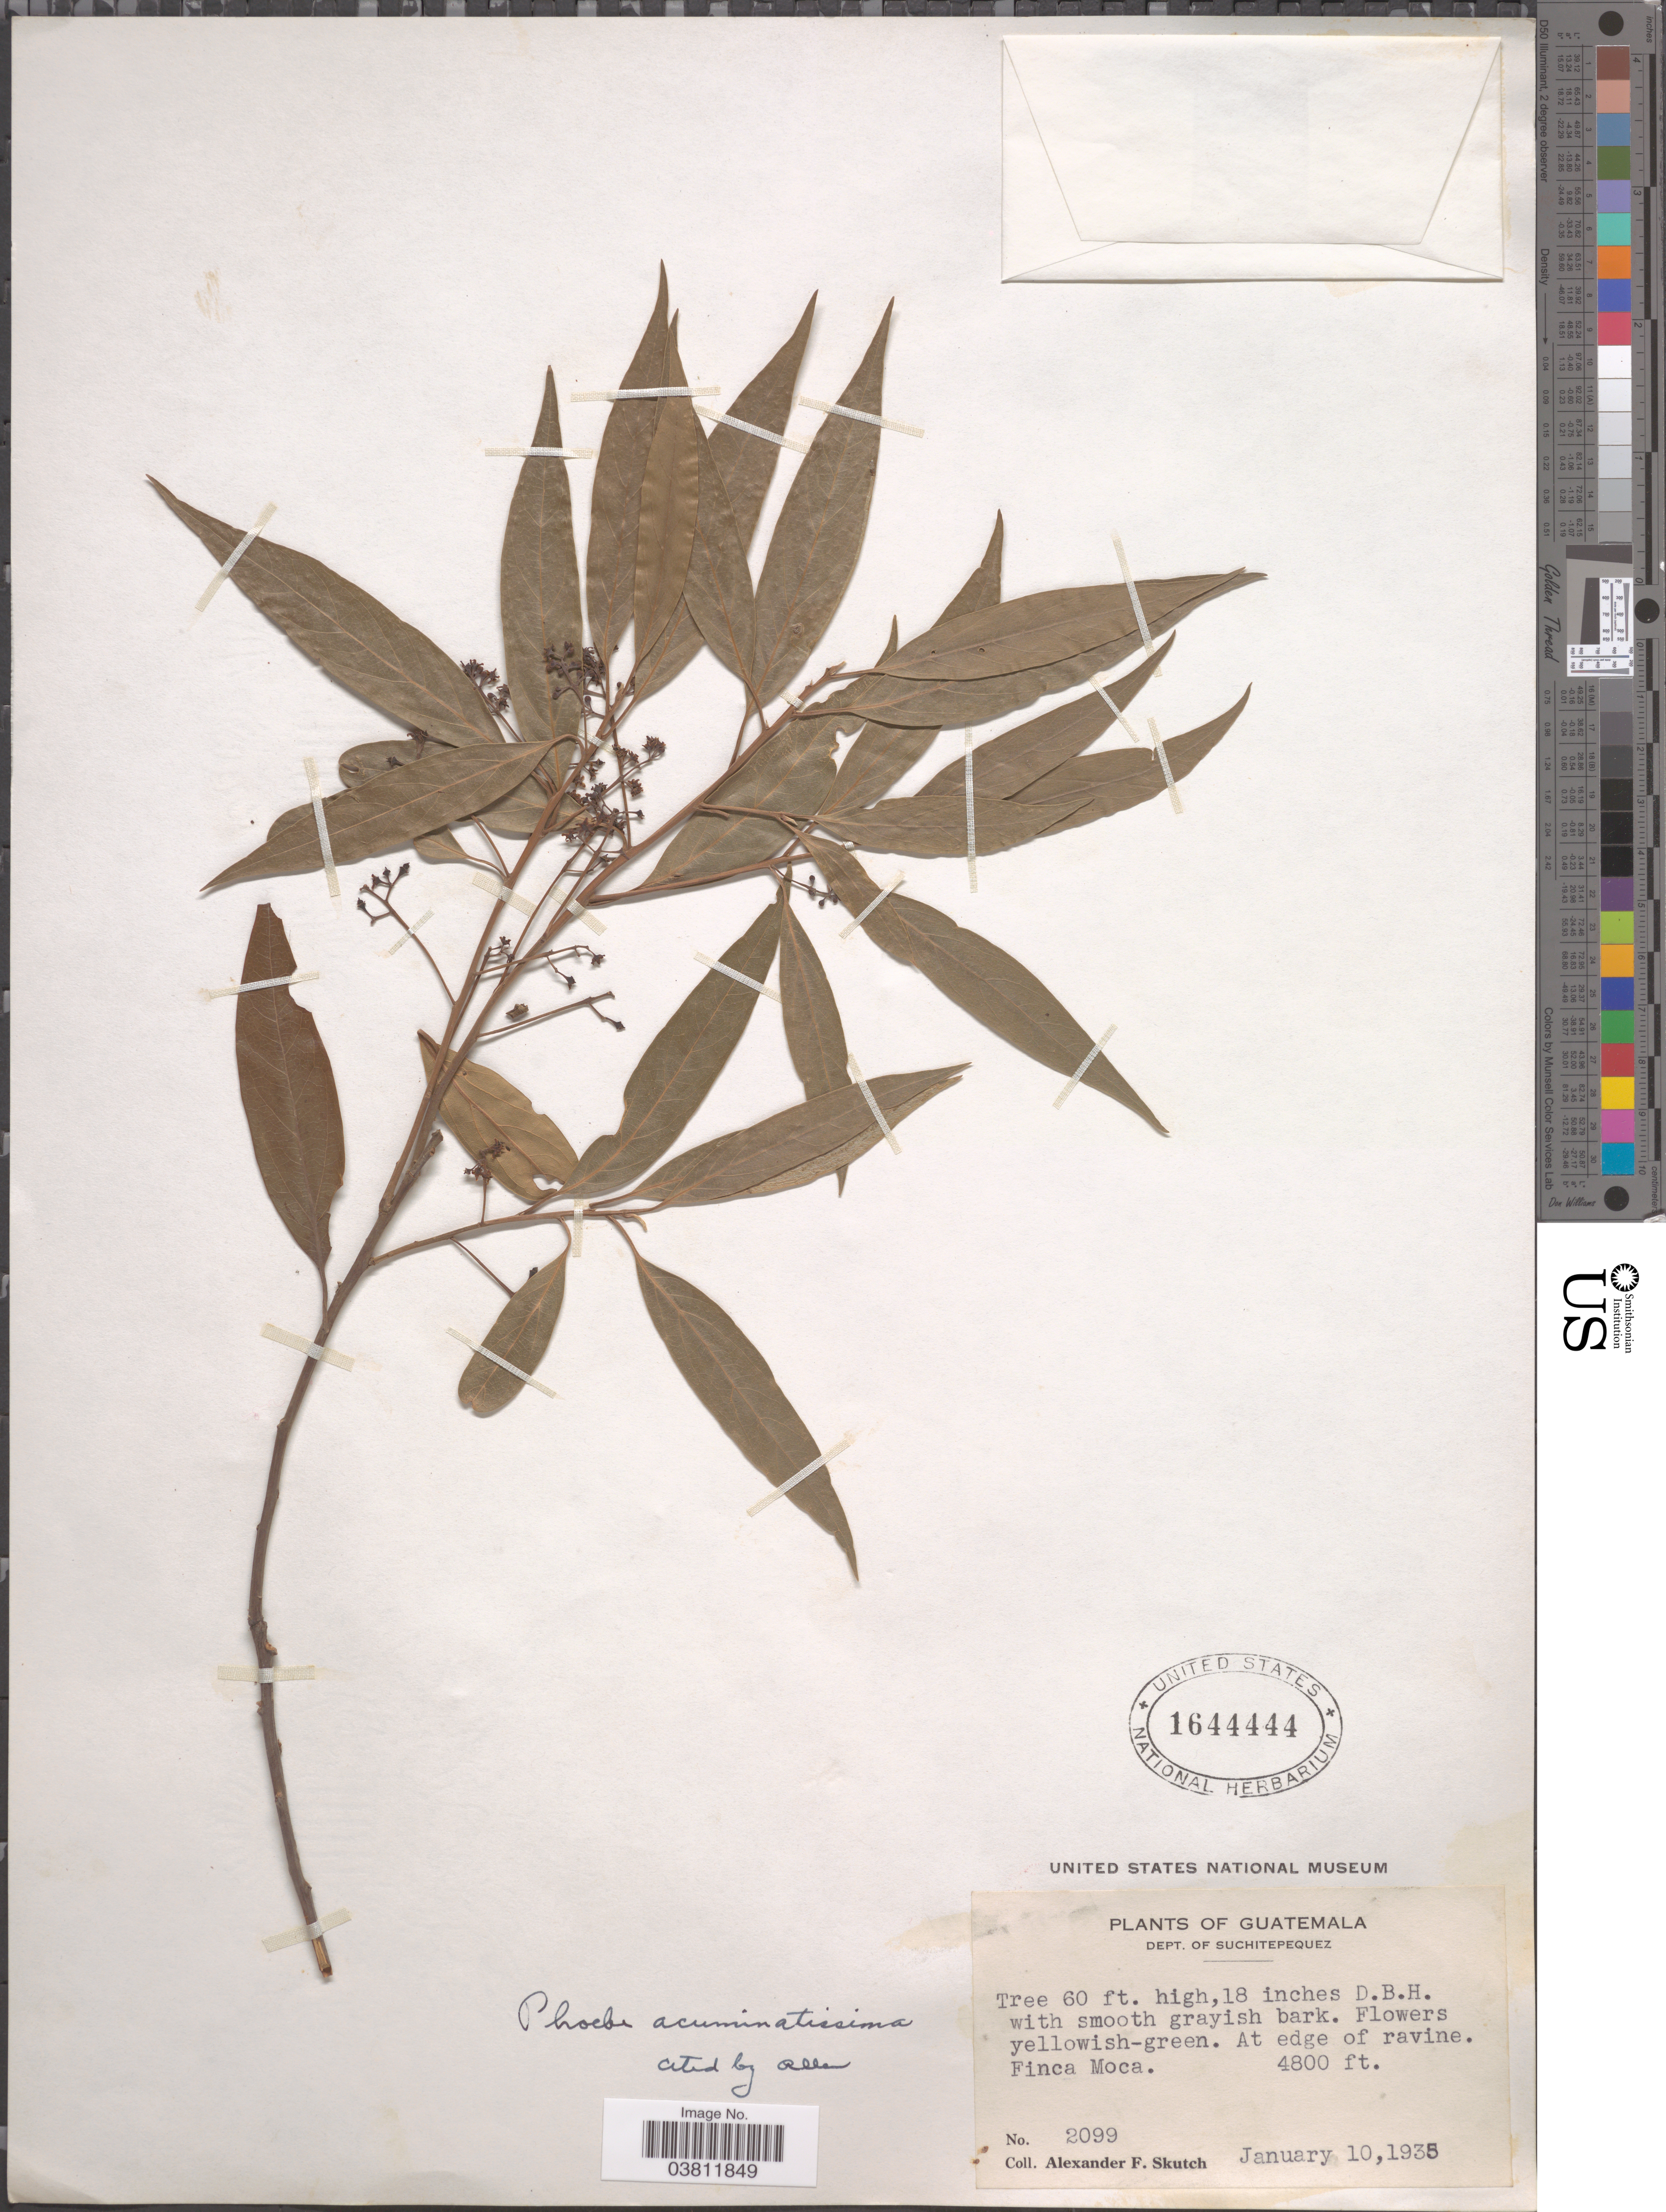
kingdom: Plantae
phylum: Tracheophyta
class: Magnoliopsida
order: Laurales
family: Lauraceae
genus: Phoebe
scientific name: Phoebe acuminatissima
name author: Lundell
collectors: A. F. Skutch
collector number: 2099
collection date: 1935-01-10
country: Guatemala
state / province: Suchitepequez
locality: Dept. of Suchitepequez. Finca Moca.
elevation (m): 1463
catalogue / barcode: US 1644444